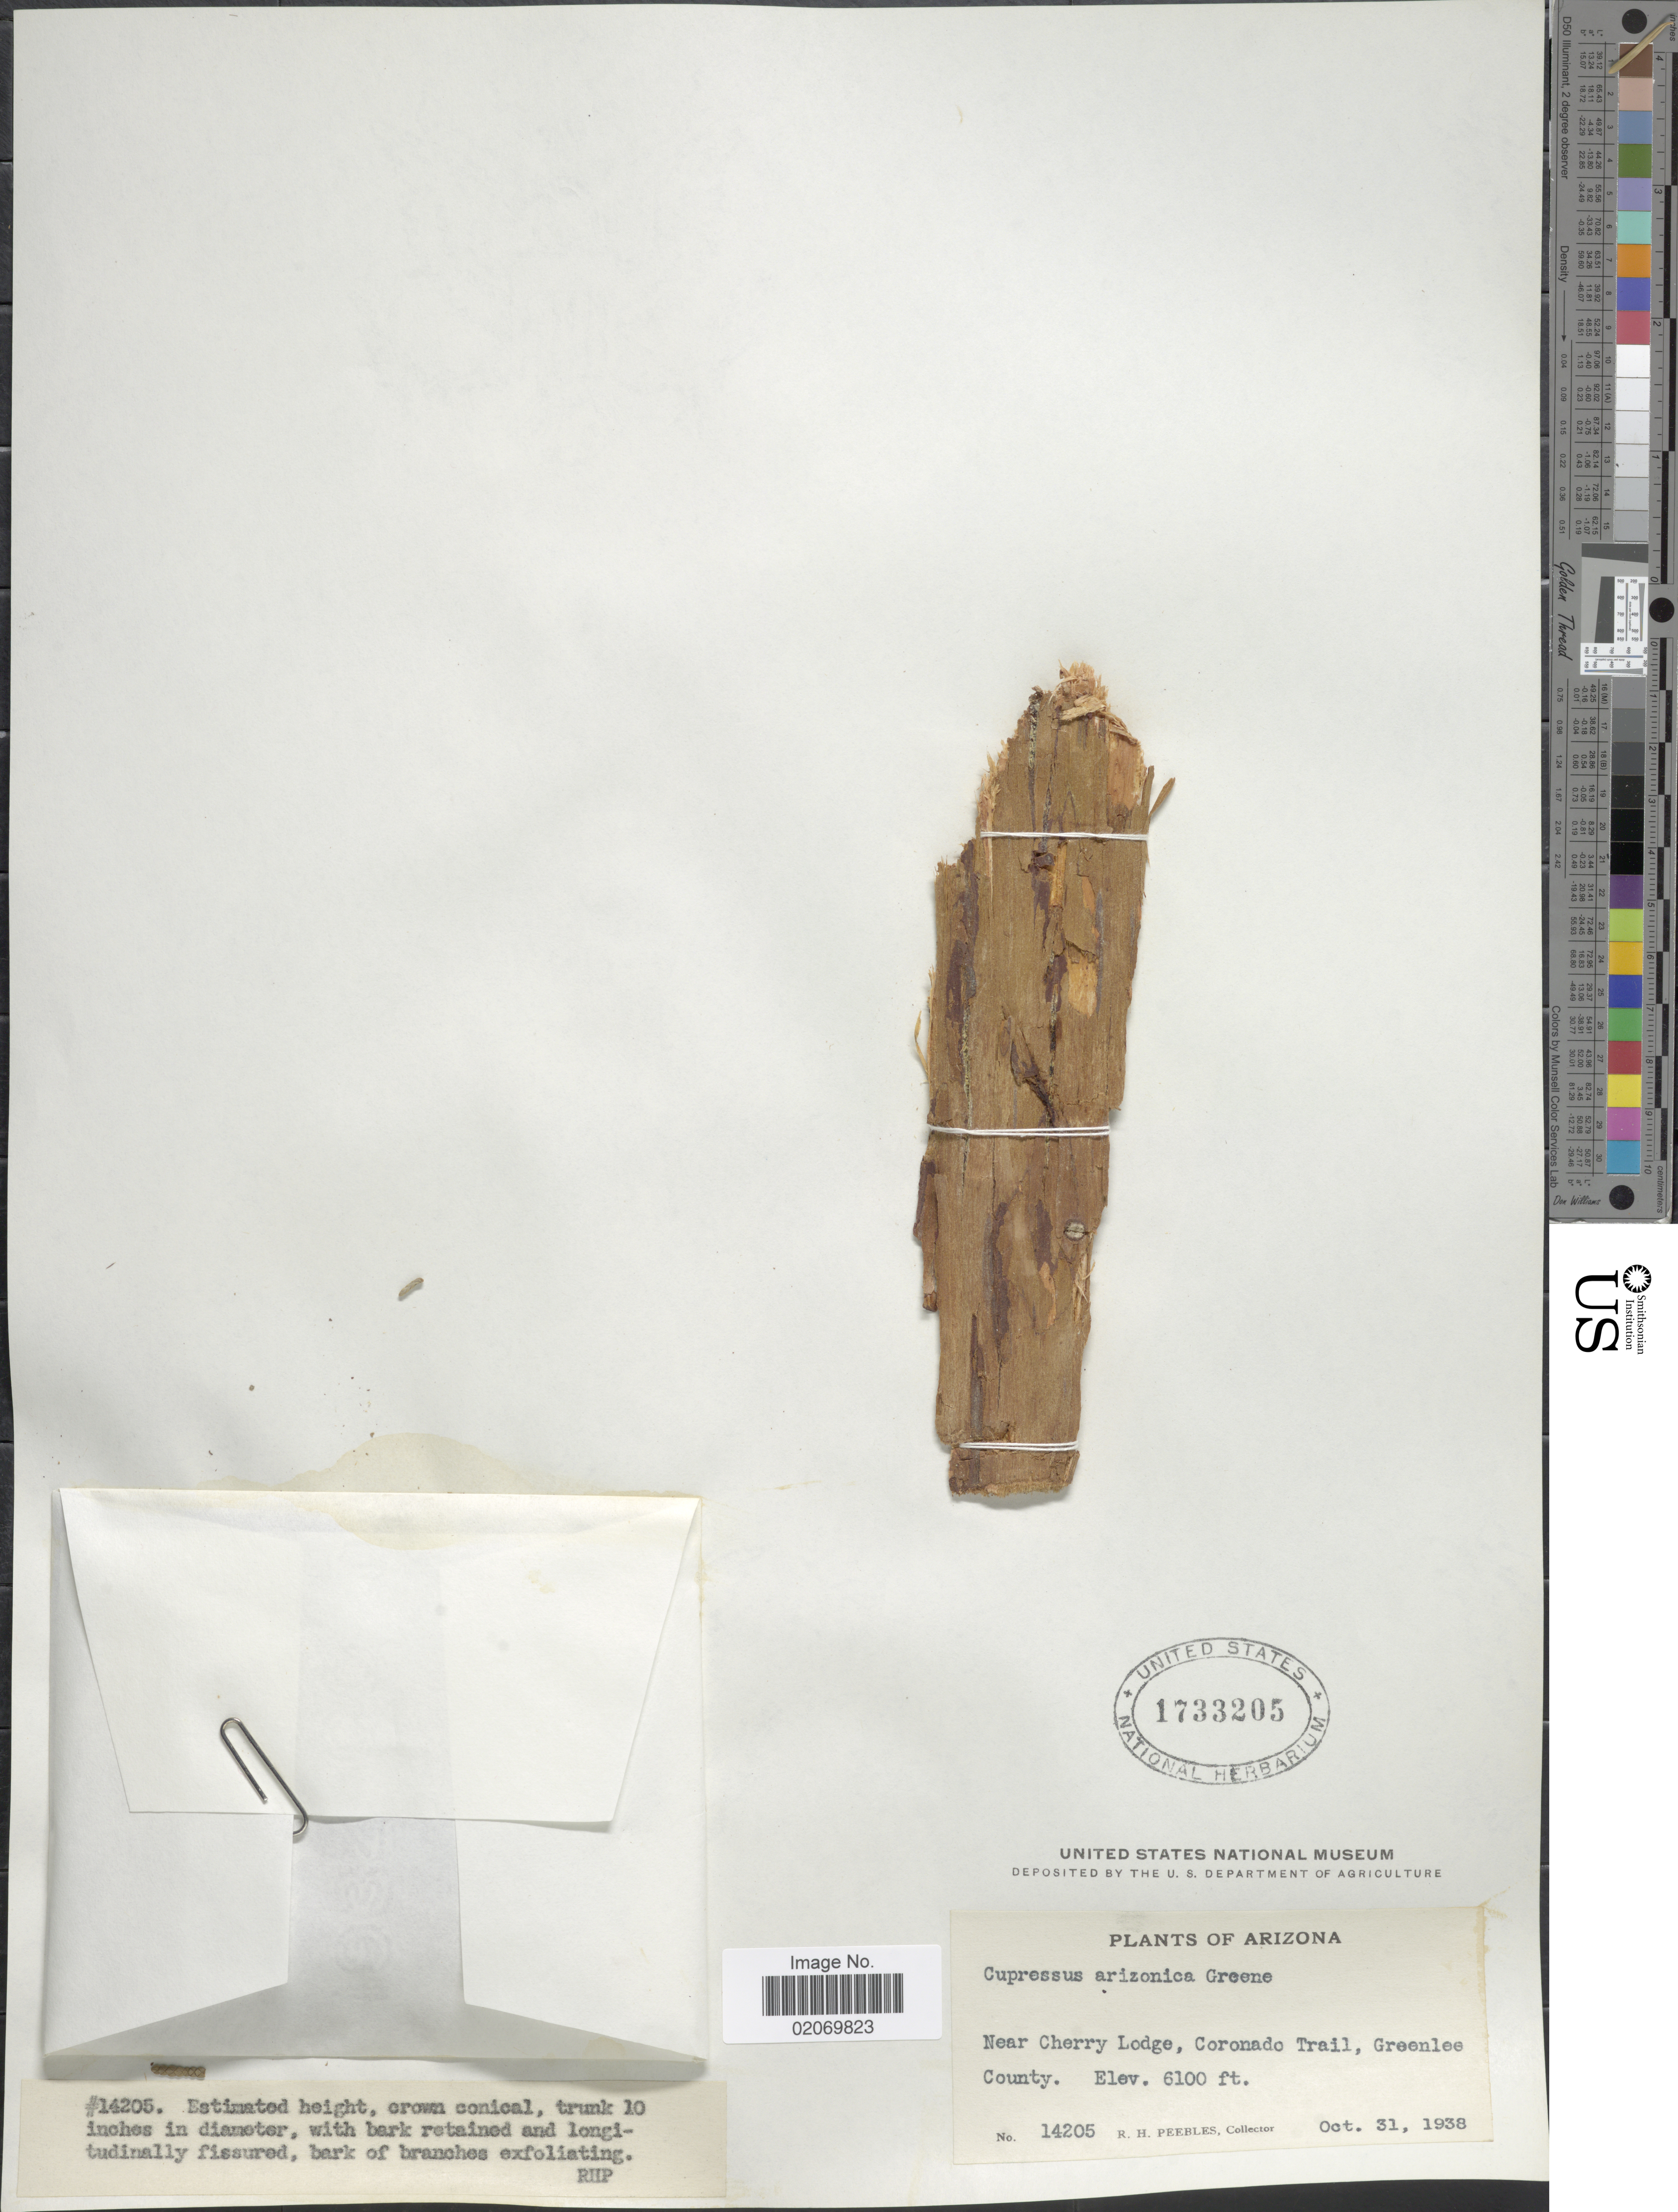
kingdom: Plantae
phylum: Tracheophyta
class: Pinopsida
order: Pinales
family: Cupressaceae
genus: Hesperocyparis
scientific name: Hesperocyparis arizonica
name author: (Greene) Bartel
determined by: (US) Smithsonian Institution - National Museum of Natural History - Department of Botany (UNITED STATES)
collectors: R. H. Peebles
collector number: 14205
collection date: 1938-10-31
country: United States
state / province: Arizona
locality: Near Cherry Lodge, Coronado Trail, Greenlee County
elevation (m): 1859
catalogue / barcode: US 1733205